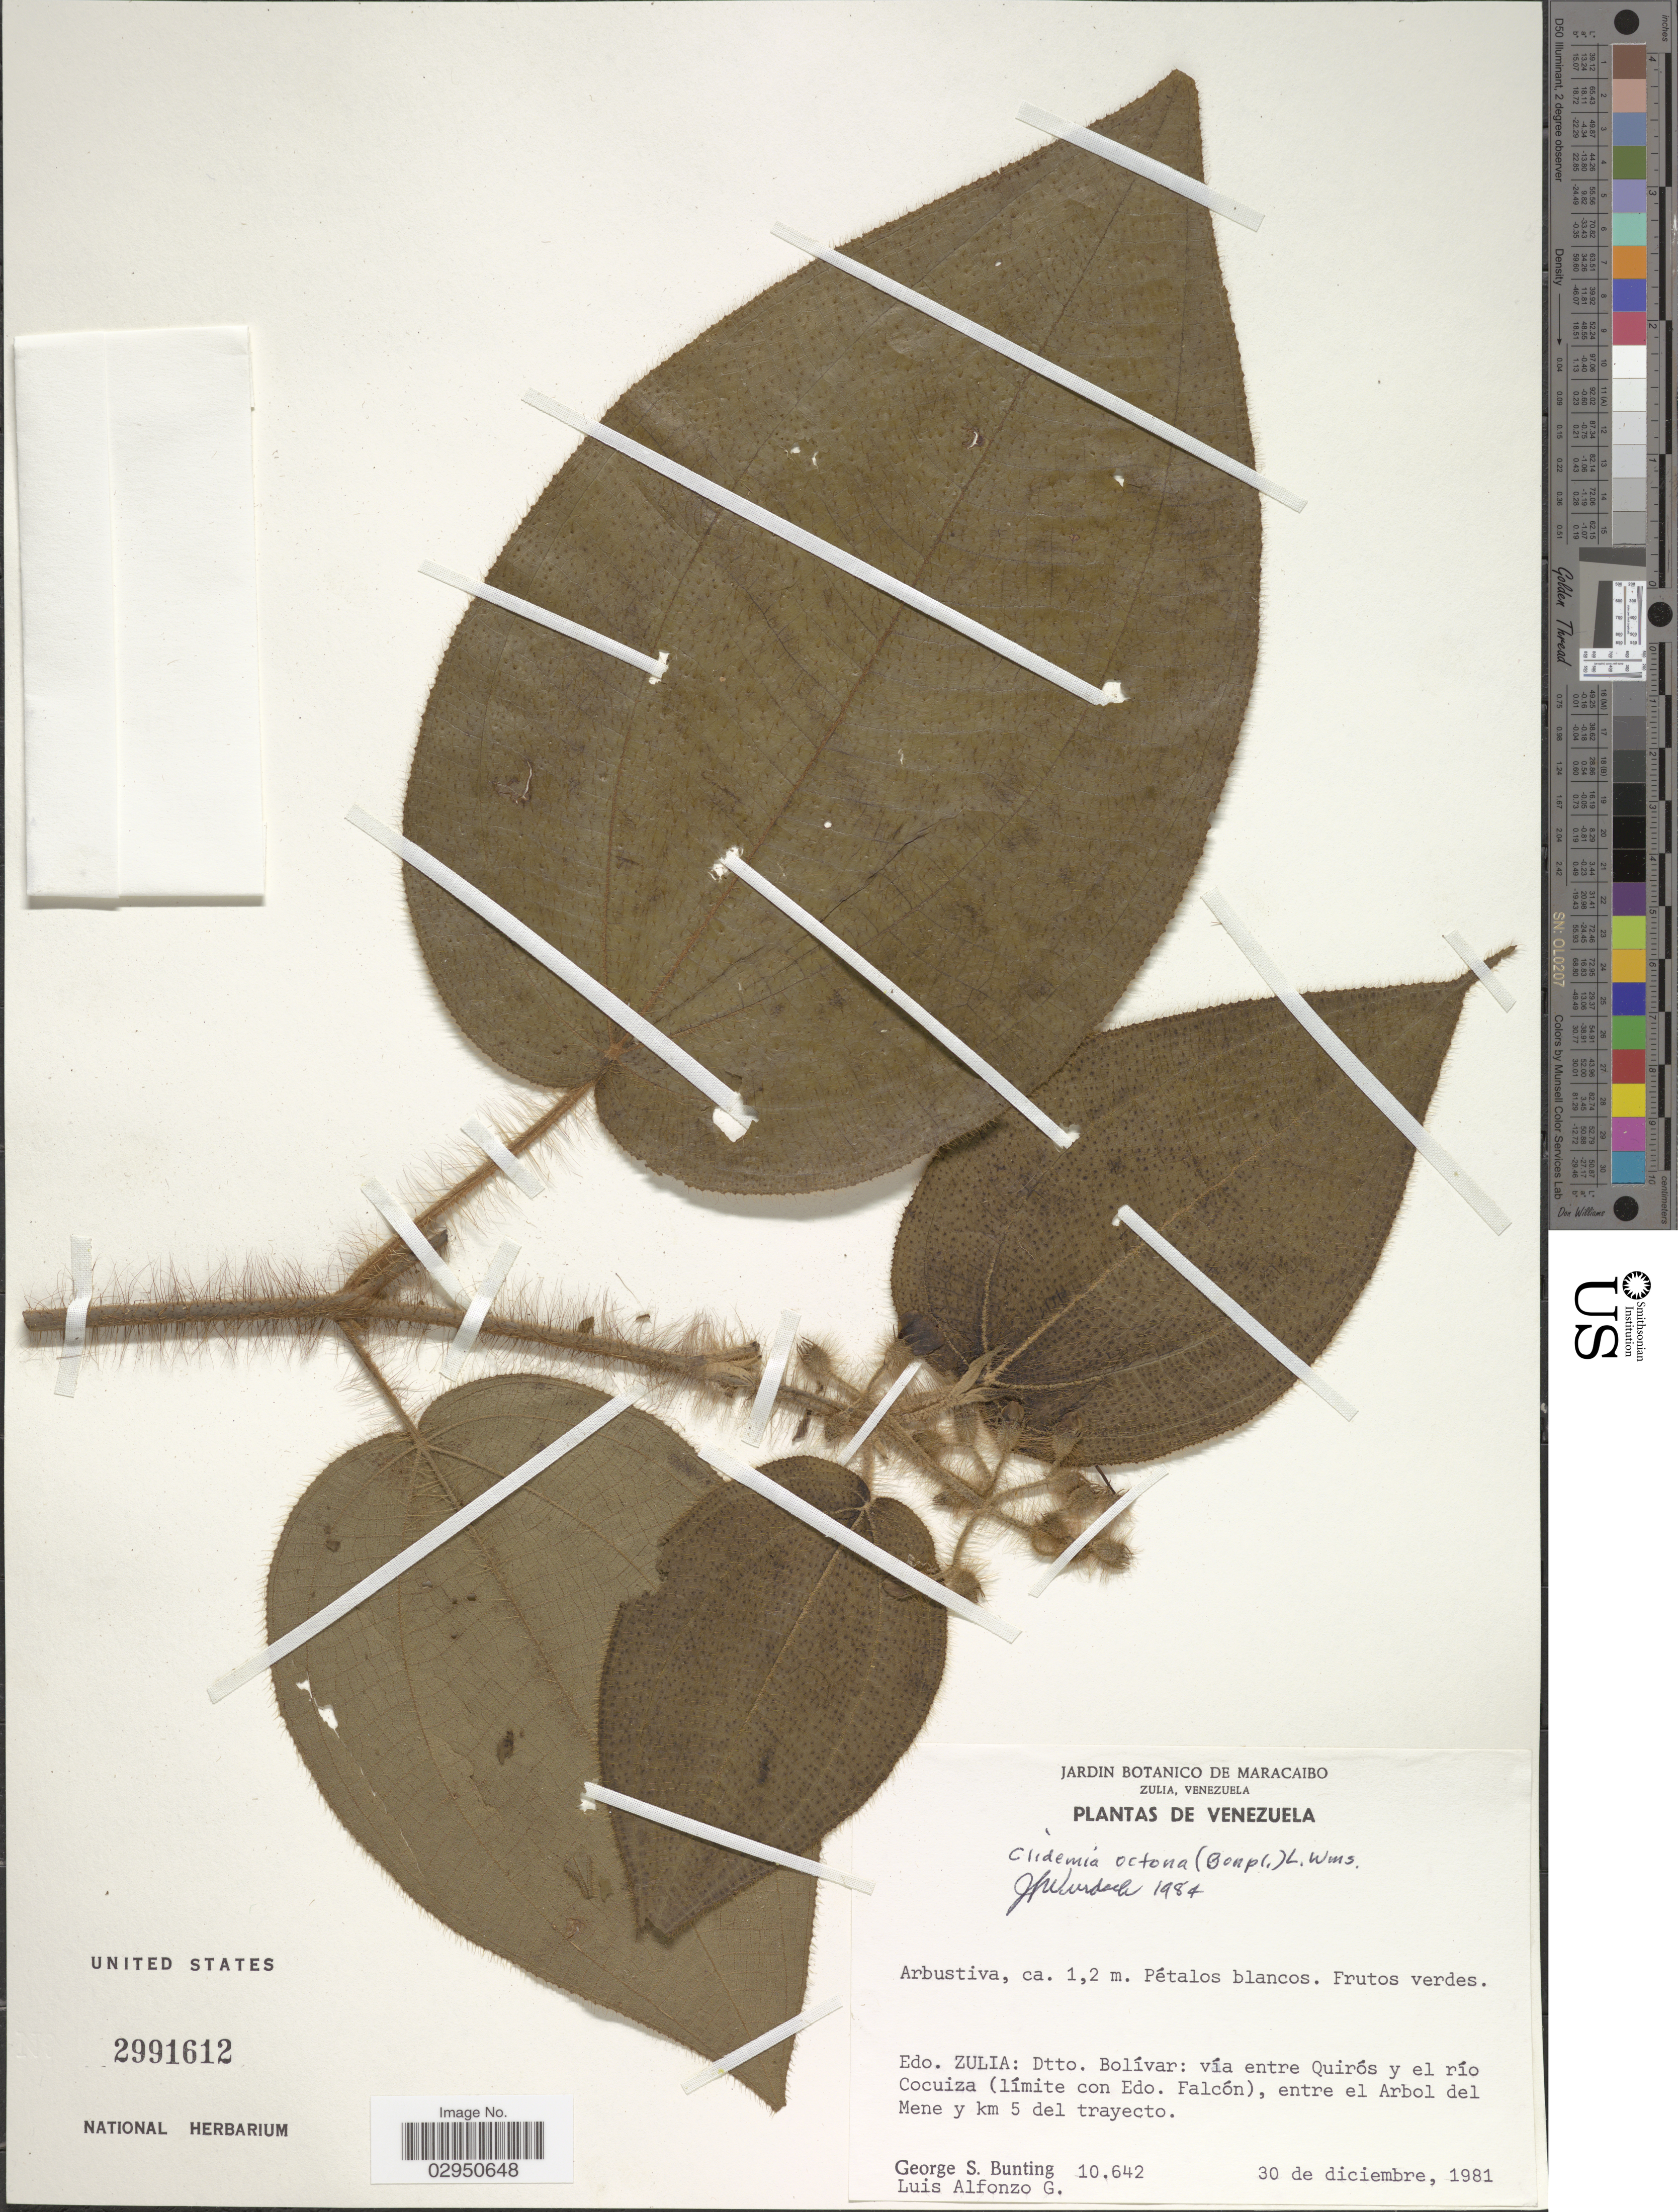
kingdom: Plantae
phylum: Tracheophyta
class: Magnoliopsida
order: Myrtales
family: Melastomataceae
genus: Clidemia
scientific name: Clidemia octona subsp. octona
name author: (Bonpl.) L.O. Williams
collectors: G. S. Bunting & L. Alfonzo G.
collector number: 10642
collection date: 1981-12-30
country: Venezuela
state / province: Zulia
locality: Dtto. Bolívar: vía entre Quirós y el río Cocuiza (límite con Edo. Falcón), entre el Arbol del Mene y km 5 del trayecto.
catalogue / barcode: US 2991612